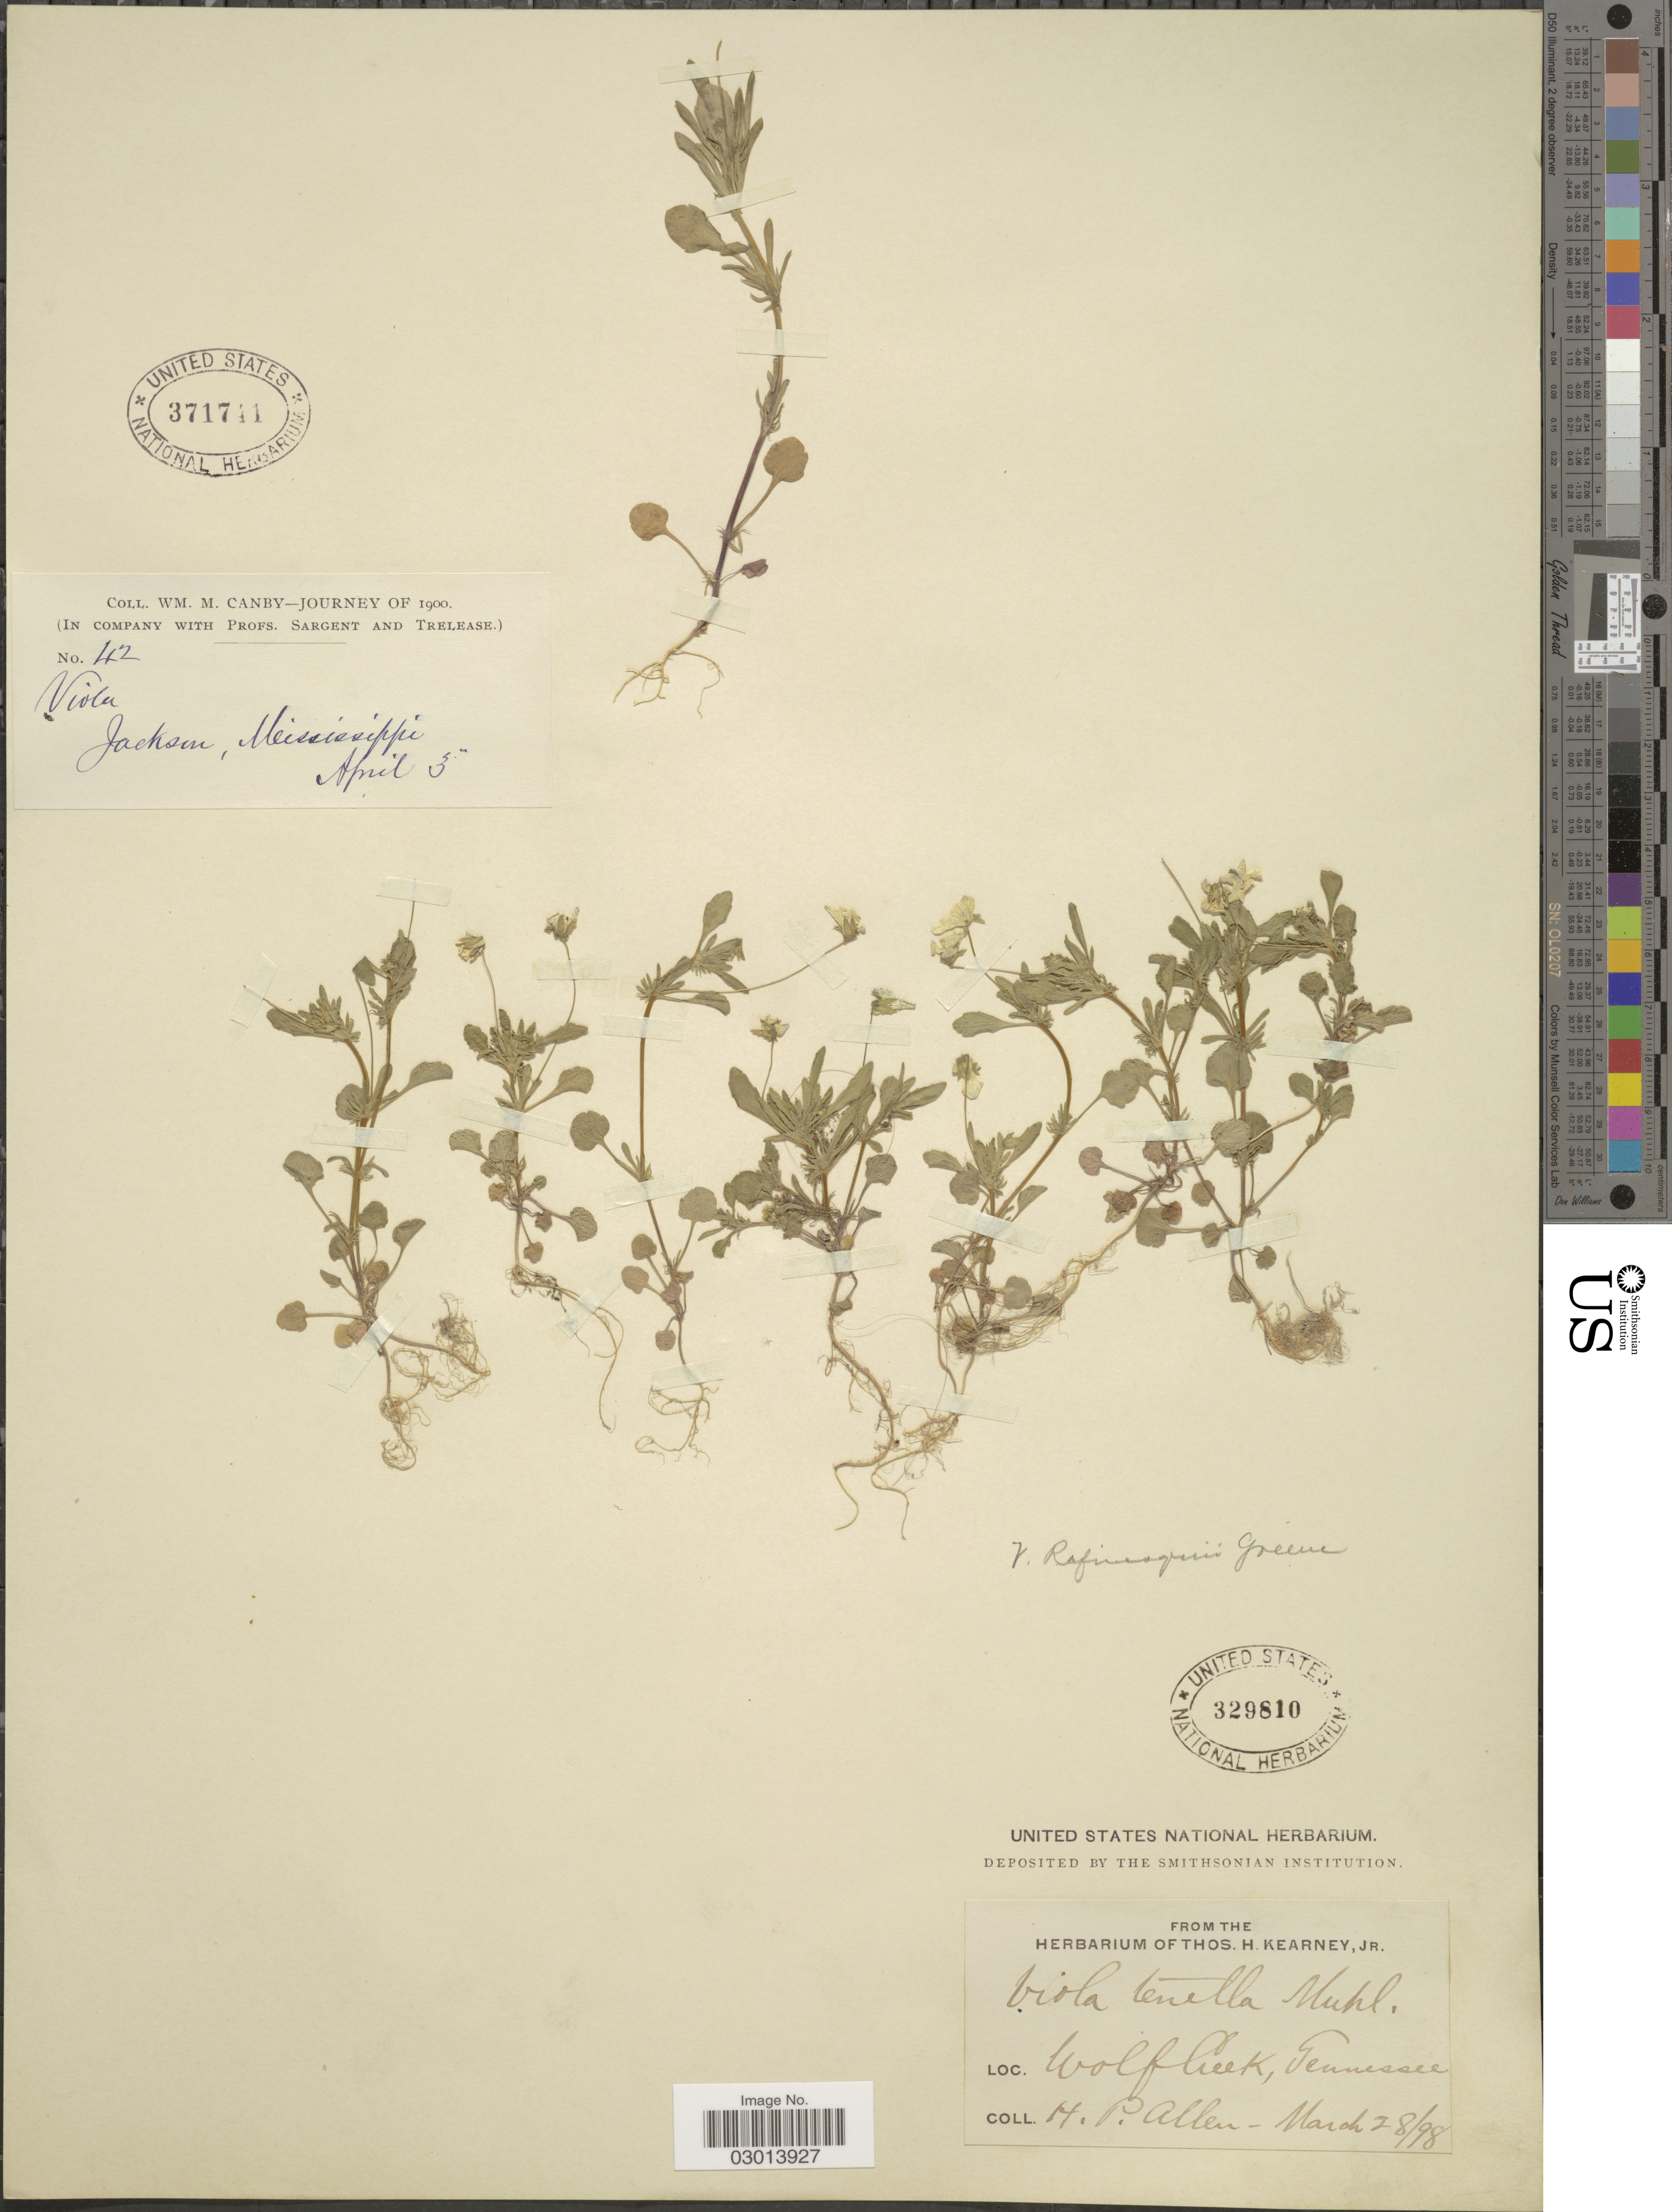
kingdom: Plantae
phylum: Tracheophyta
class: Magnoliopsida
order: Malpighiales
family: Violaceae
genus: Viola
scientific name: Viola rafinesquei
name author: Greene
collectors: H. P. Allen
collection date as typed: Transcribed d/m/y: 28/3/98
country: United States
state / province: Tennessee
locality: Wolf Creek.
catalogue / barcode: US 329810-2